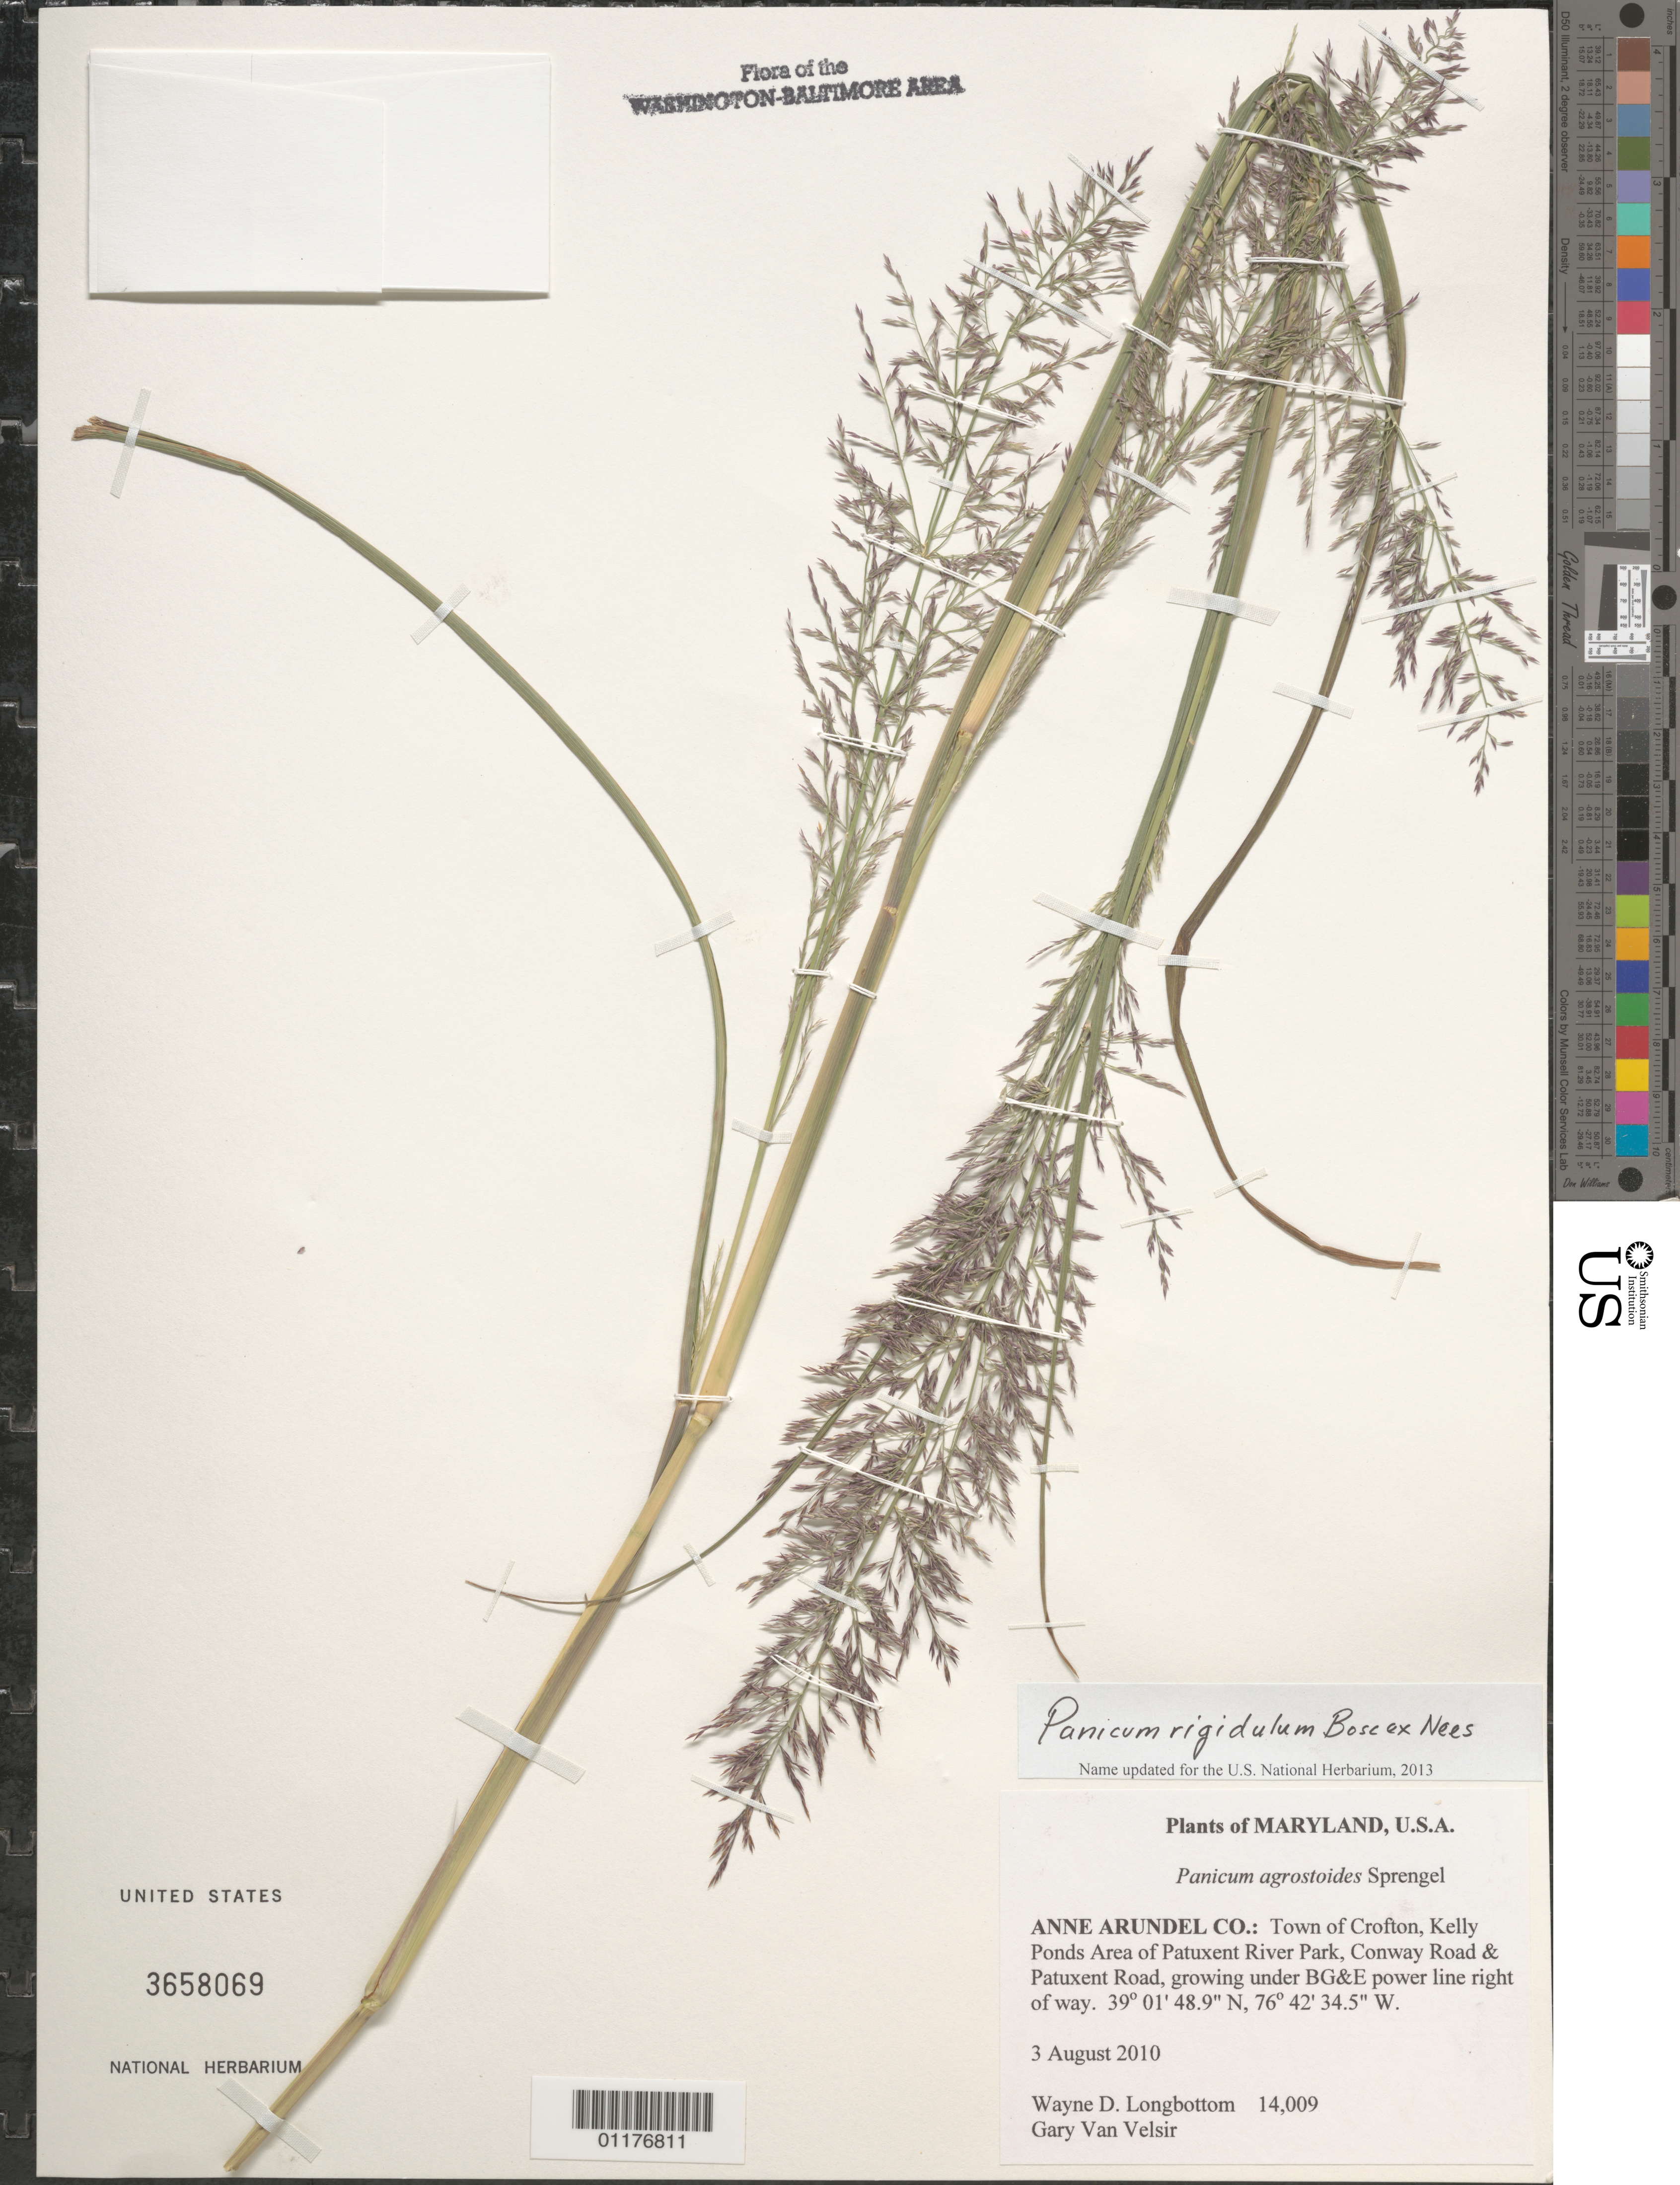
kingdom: Plantae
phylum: Tracheophyta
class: Liliopsida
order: Poales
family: Poaceae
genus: Panicum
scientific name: Panicum agrostoides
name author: Spreng.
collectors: D. Longbottom & G. Van Velsir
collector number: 14009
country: United States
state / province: Maryland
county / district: Anne Arundel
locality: Crofton, Kelly Ponds Area of Patuxent River Park, Conway Road and Patuxent Road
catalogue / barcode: US 3658069